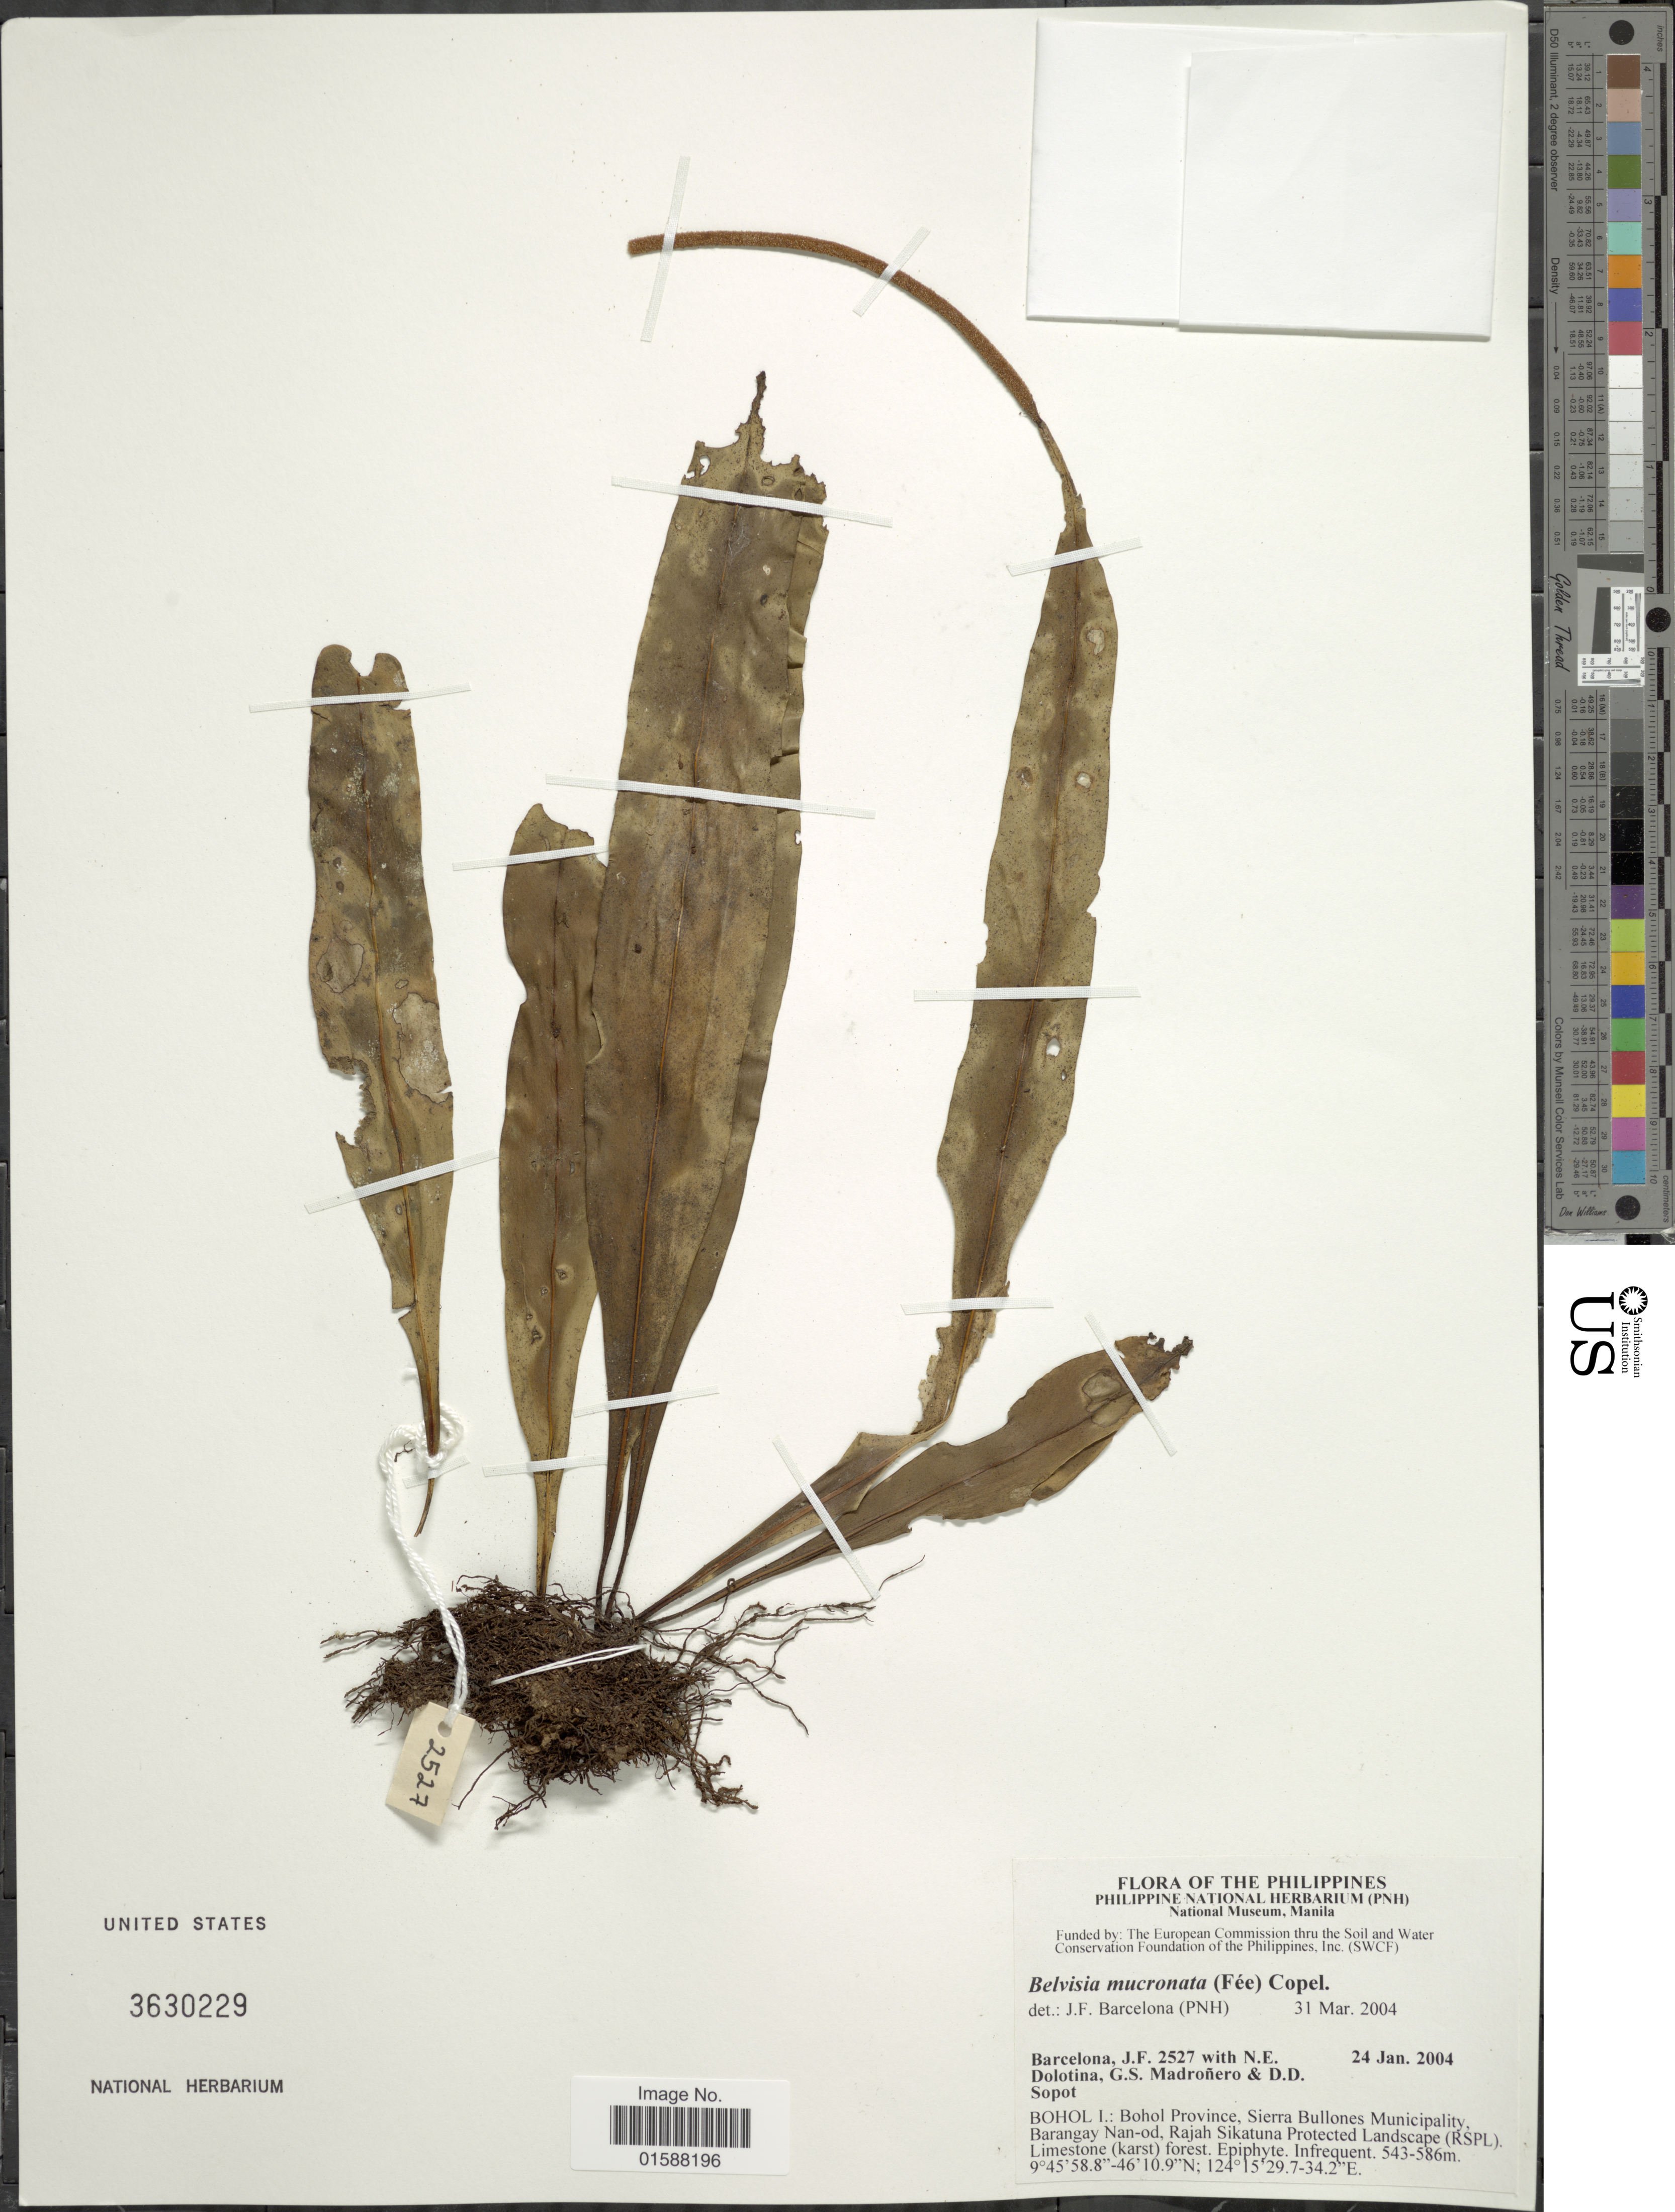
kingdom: Plantae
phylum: Tracheophyta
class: Polypodiopsida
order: Polypodiales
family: Polypodiaceae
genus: Lepisorus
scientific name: Lepisorus mucronatus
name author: (Fée) Li S. Wang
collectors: J. F. Barcelona, N. Dolotina, G. Madroñero & D. Sopot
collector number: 2527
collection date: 2004-01-24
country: Philippines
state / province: Central Visayas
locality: Bohol I.: Bohol Province, Sierra Bullones Municipality, Barangay Nan-od, Rajah Sikatuna Protected Landscape (RSPL). Limestone (karst) forest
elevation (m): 543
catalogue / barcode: US 3630229